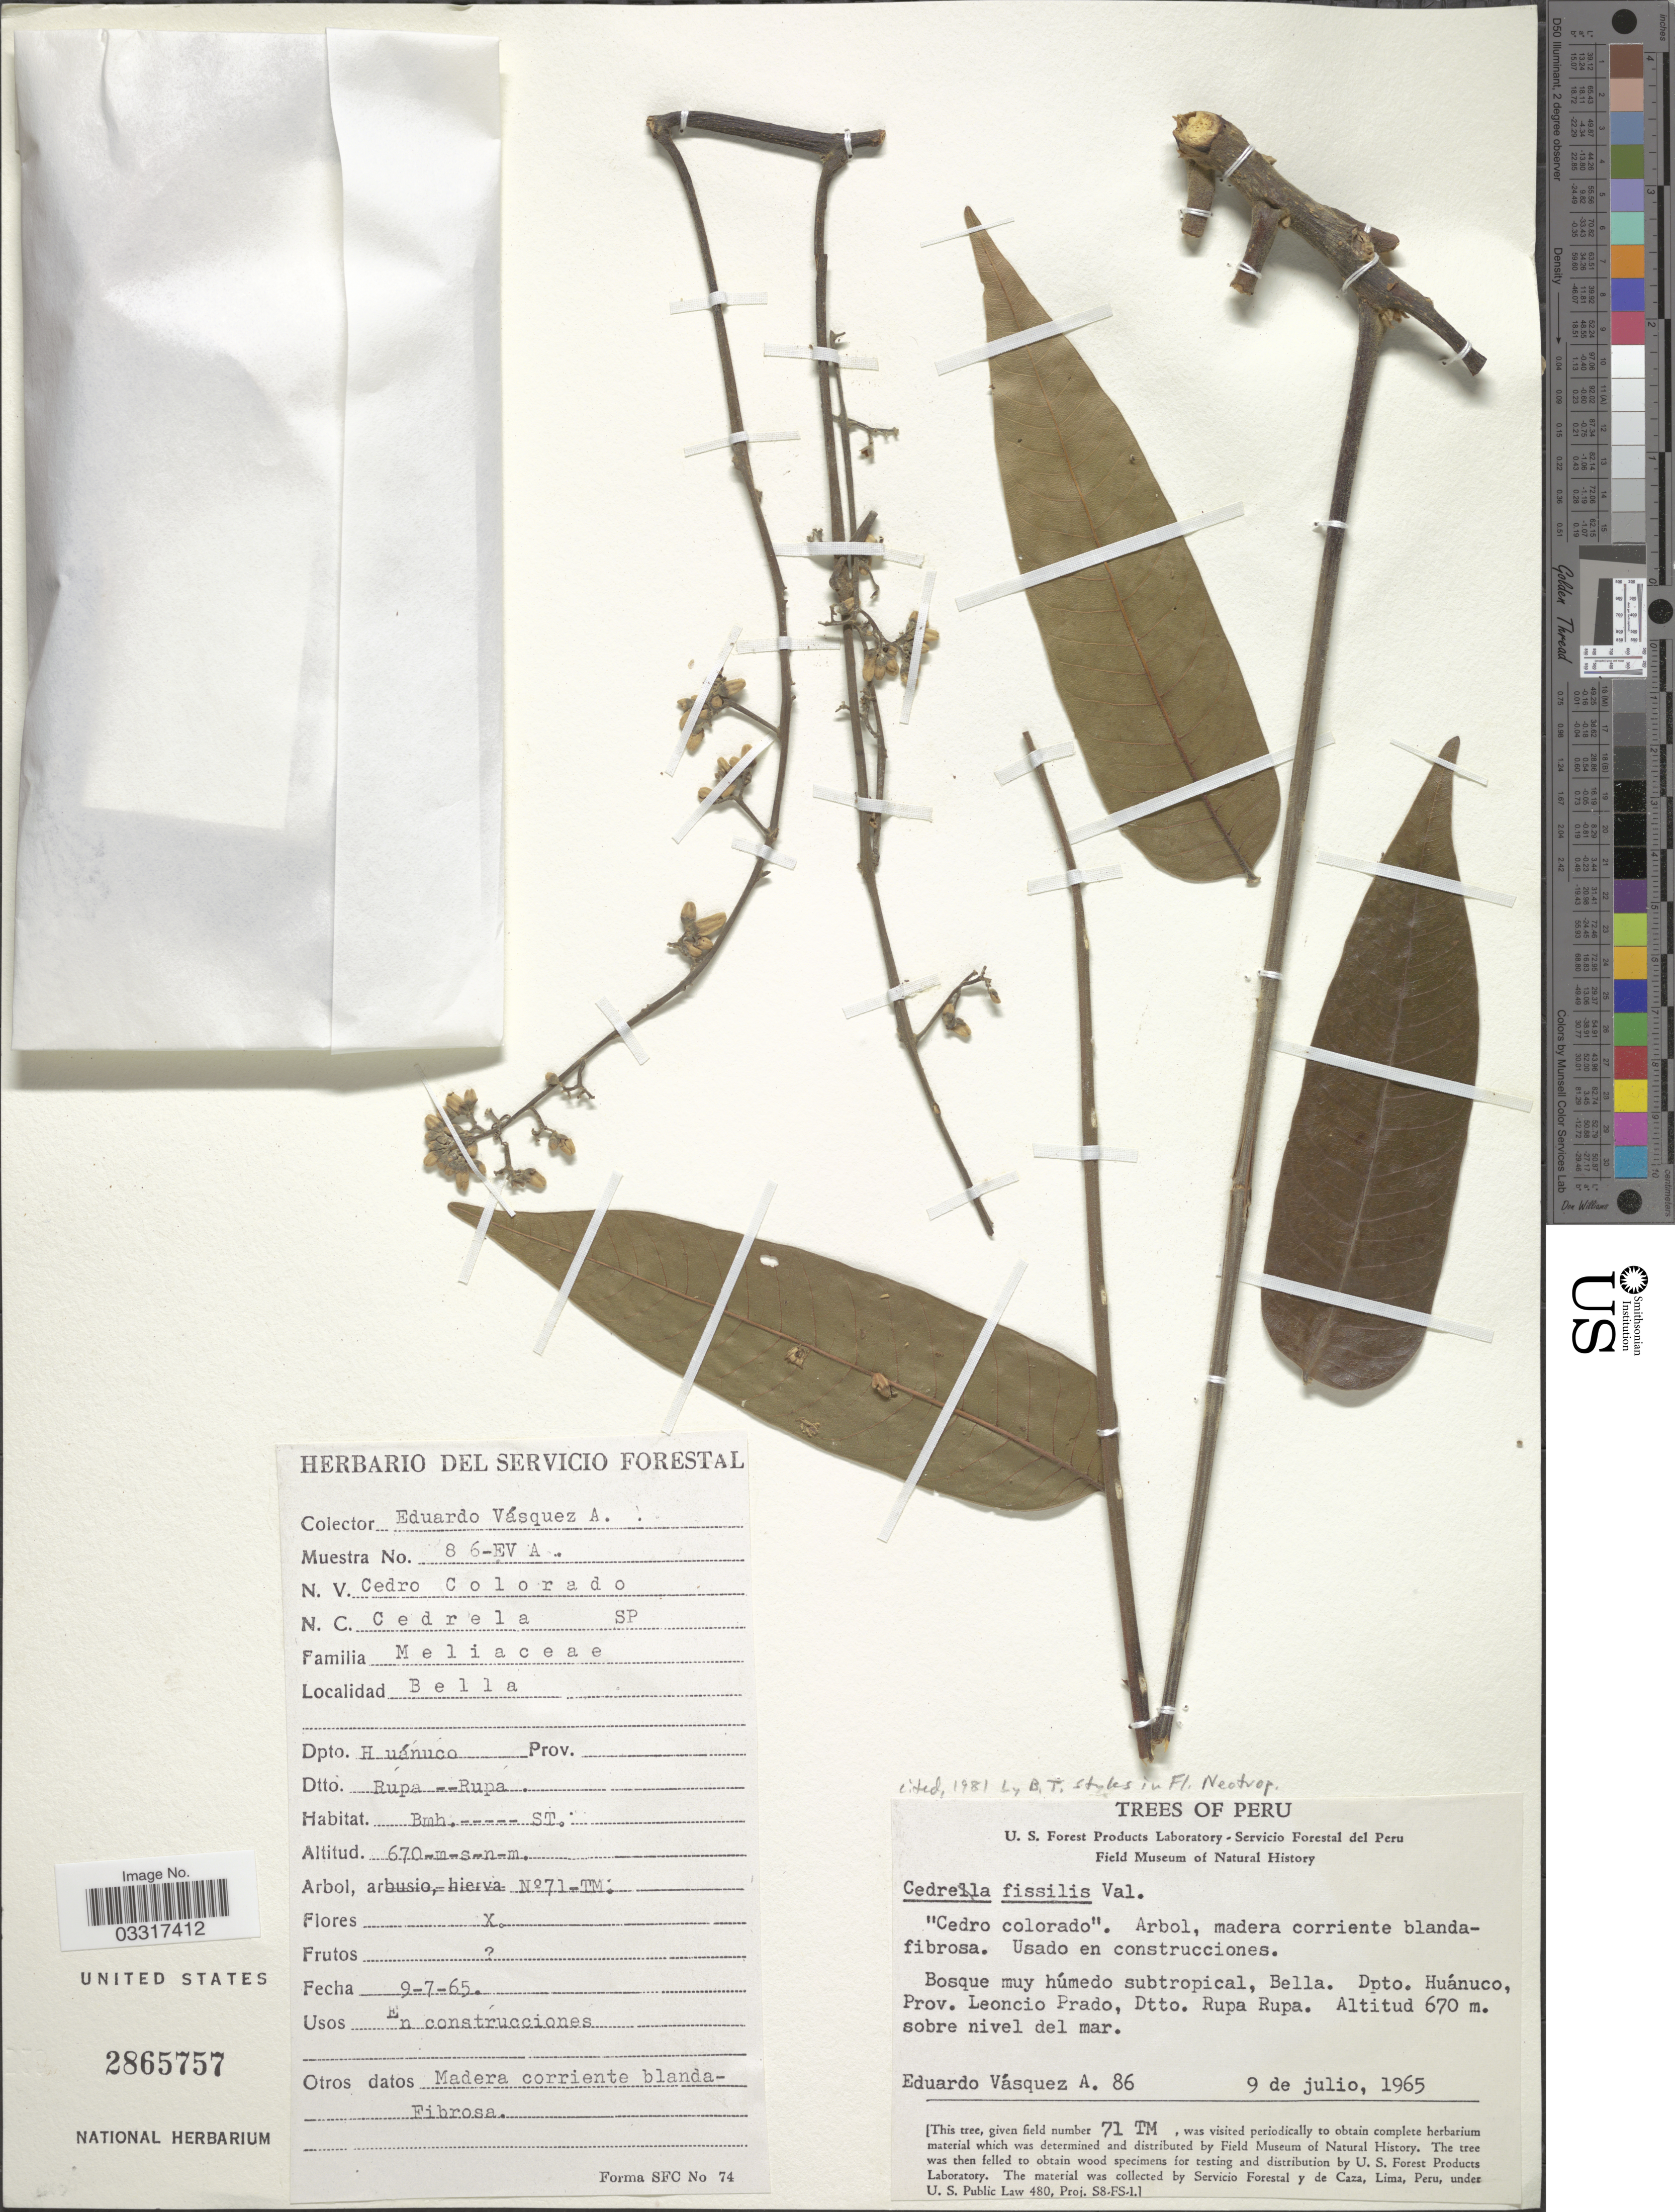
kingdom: Plantae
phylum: Tracheophyta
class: Magnoliopsida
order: Sapindales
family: Meliaceae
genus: Cedrela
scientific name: Cedrela fissilis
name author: Vell.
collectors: E. Vasquez A.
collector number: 86-EVA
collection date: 1965-07-09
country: Peru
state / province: Huánuco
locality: Bosque muy húmedo subtropical, Bella. Dpto. Huánuco, Prov. Leoncio Prado, Dtto. Rupa Rupa.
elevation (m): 670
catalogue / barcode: US 2865757